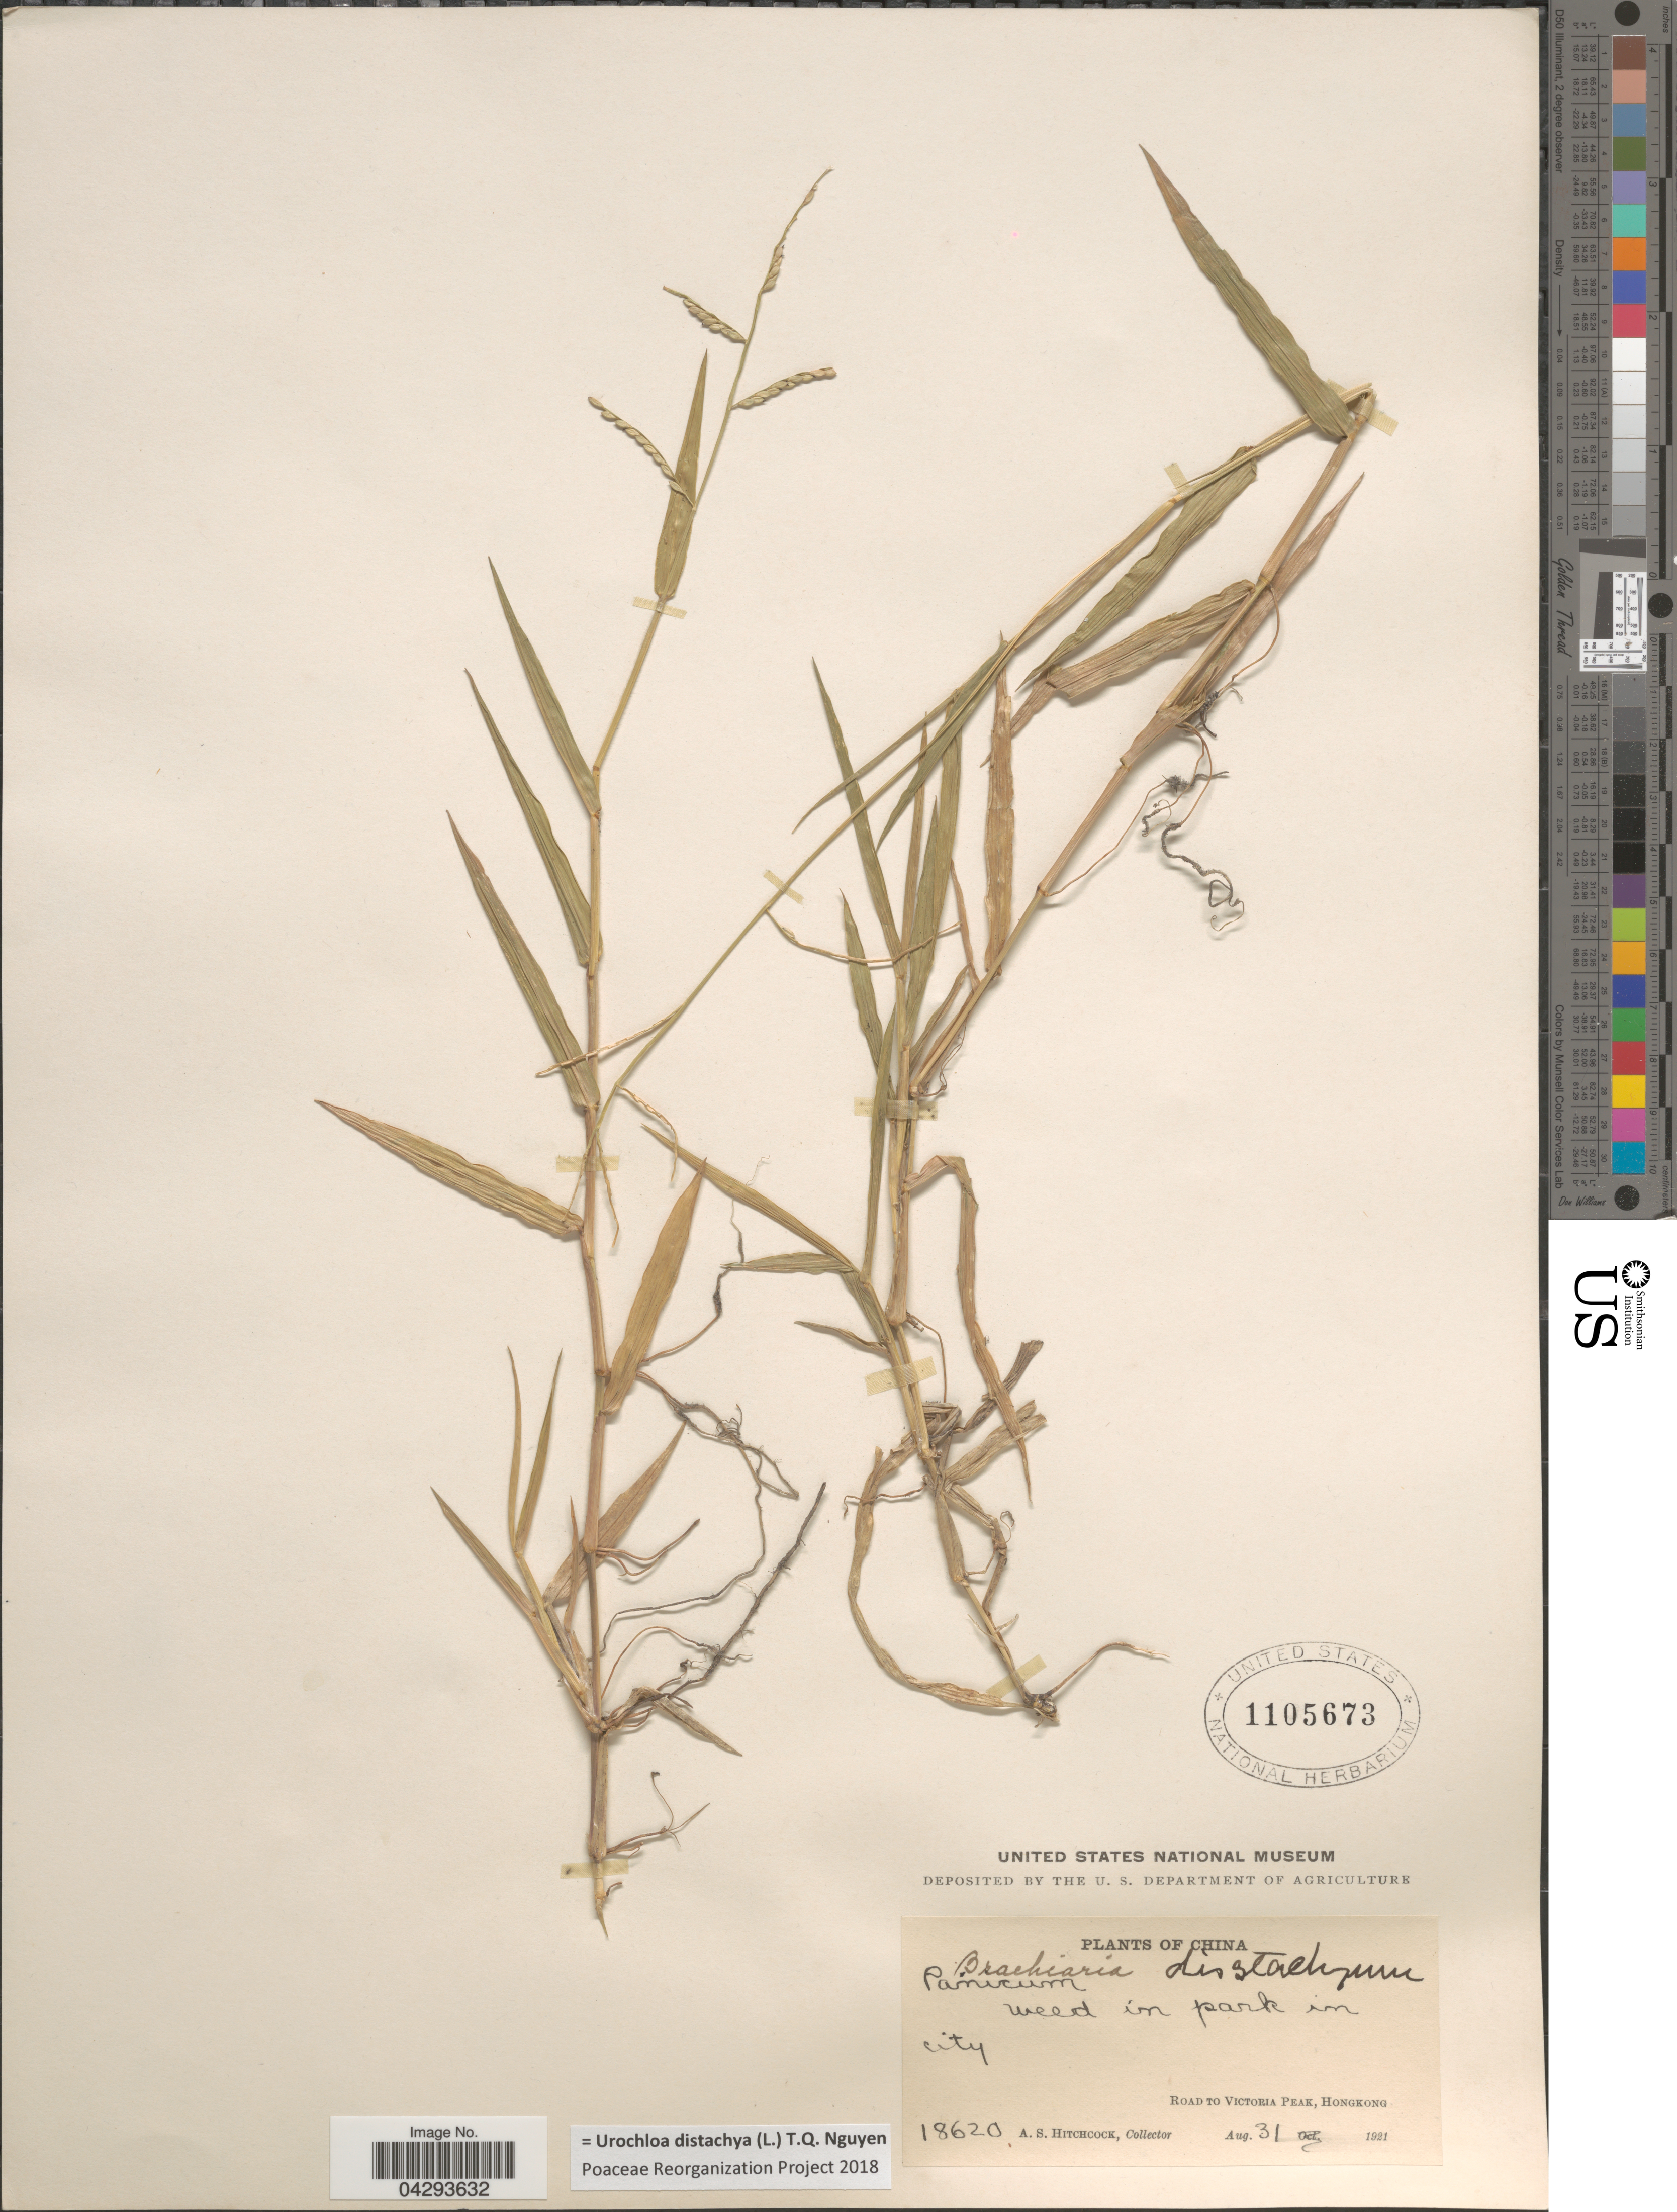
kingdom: Plantae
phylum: Tracheophyta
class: Liliopsida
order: Poales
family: Poaceae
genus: Urochloa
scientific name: Urochloa distachya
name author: (L.) T.Q. Nguyen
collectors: A. S. Hitchcock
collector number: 18620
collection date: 1921-08-31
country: China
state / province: Hong Kong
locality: Road to Victoria Peak, Hongkong.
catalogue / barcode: US 1105673